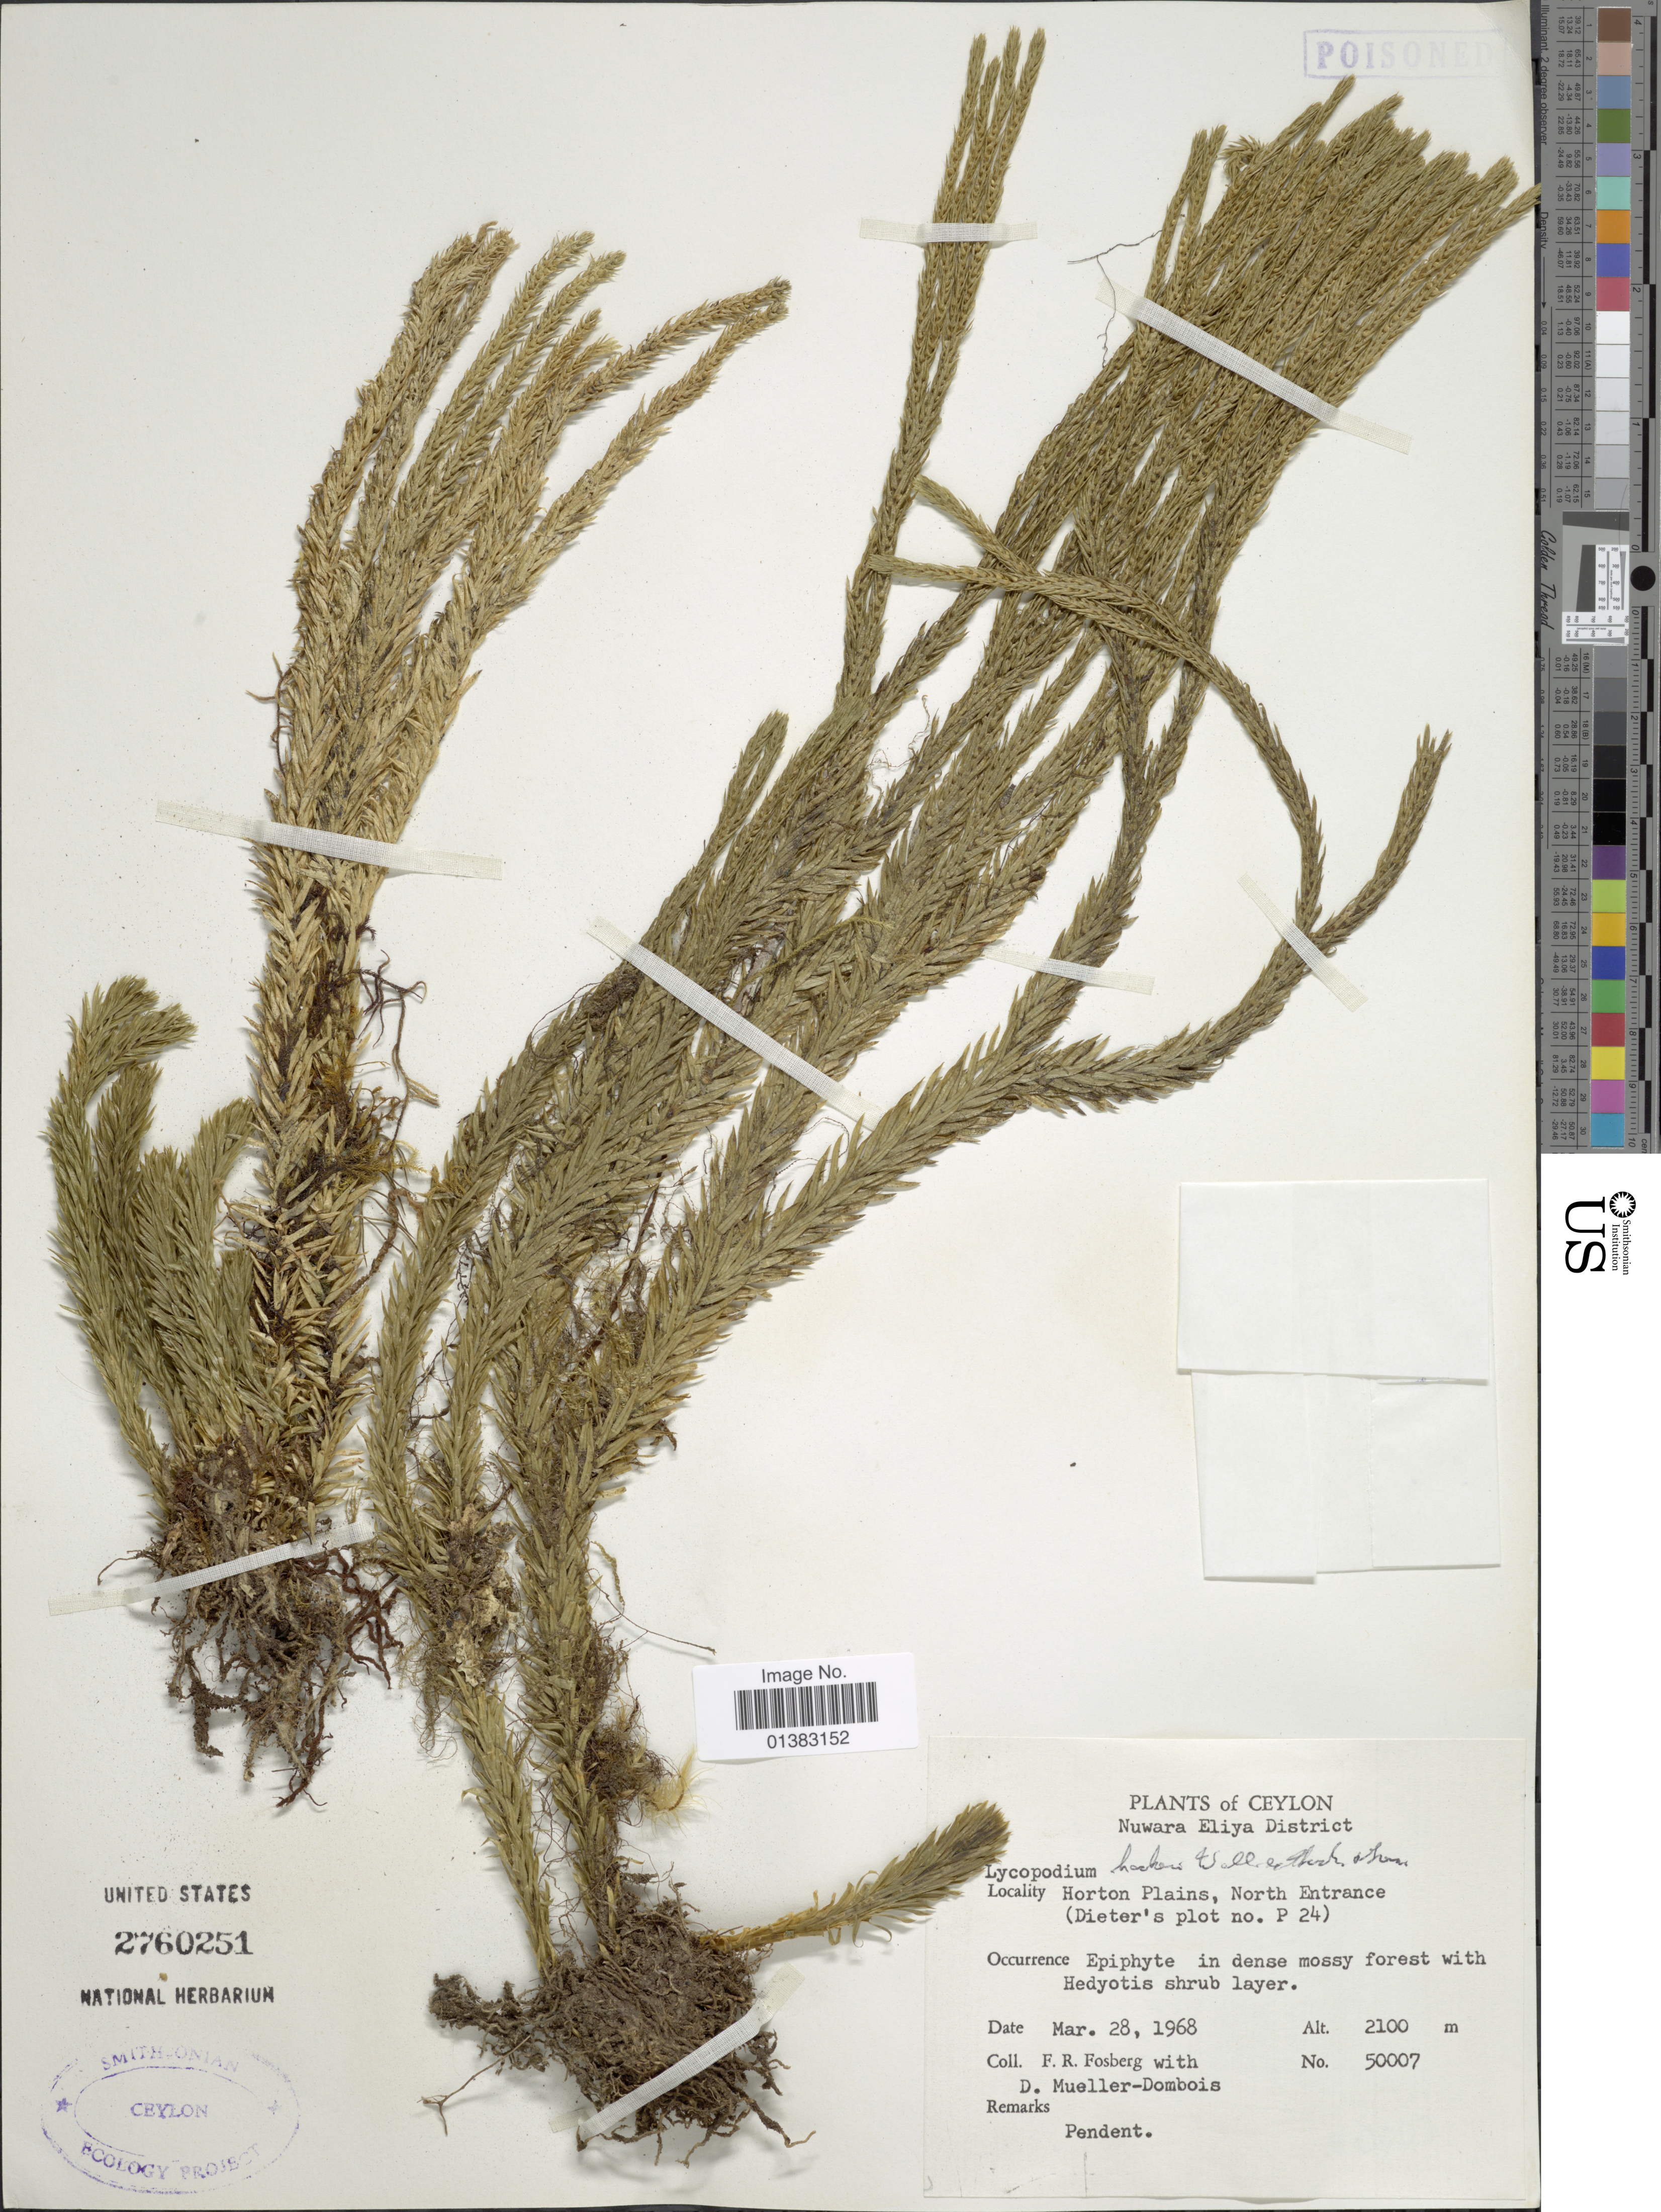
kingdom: Plantae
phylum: Tracheophyta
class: Lycopodiopsida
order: Lycopodiales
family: Lycopodiaceae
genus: Phlegmariurus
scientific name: Phlegmariurus pulcherrimus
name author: (Hook. & Grev.) Á. Löve & D. Löve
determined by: Field, A. R.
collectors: F. R. Fosberg & D. Mueller-Dombois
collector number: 50007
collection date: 1968-03-28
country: Sri Lanka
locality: Ceylon. Nuwara Eliya District. Horton Plains, North Entrance (Dieter's plot no. P 24)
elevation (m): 2100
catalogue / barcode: US 2760251